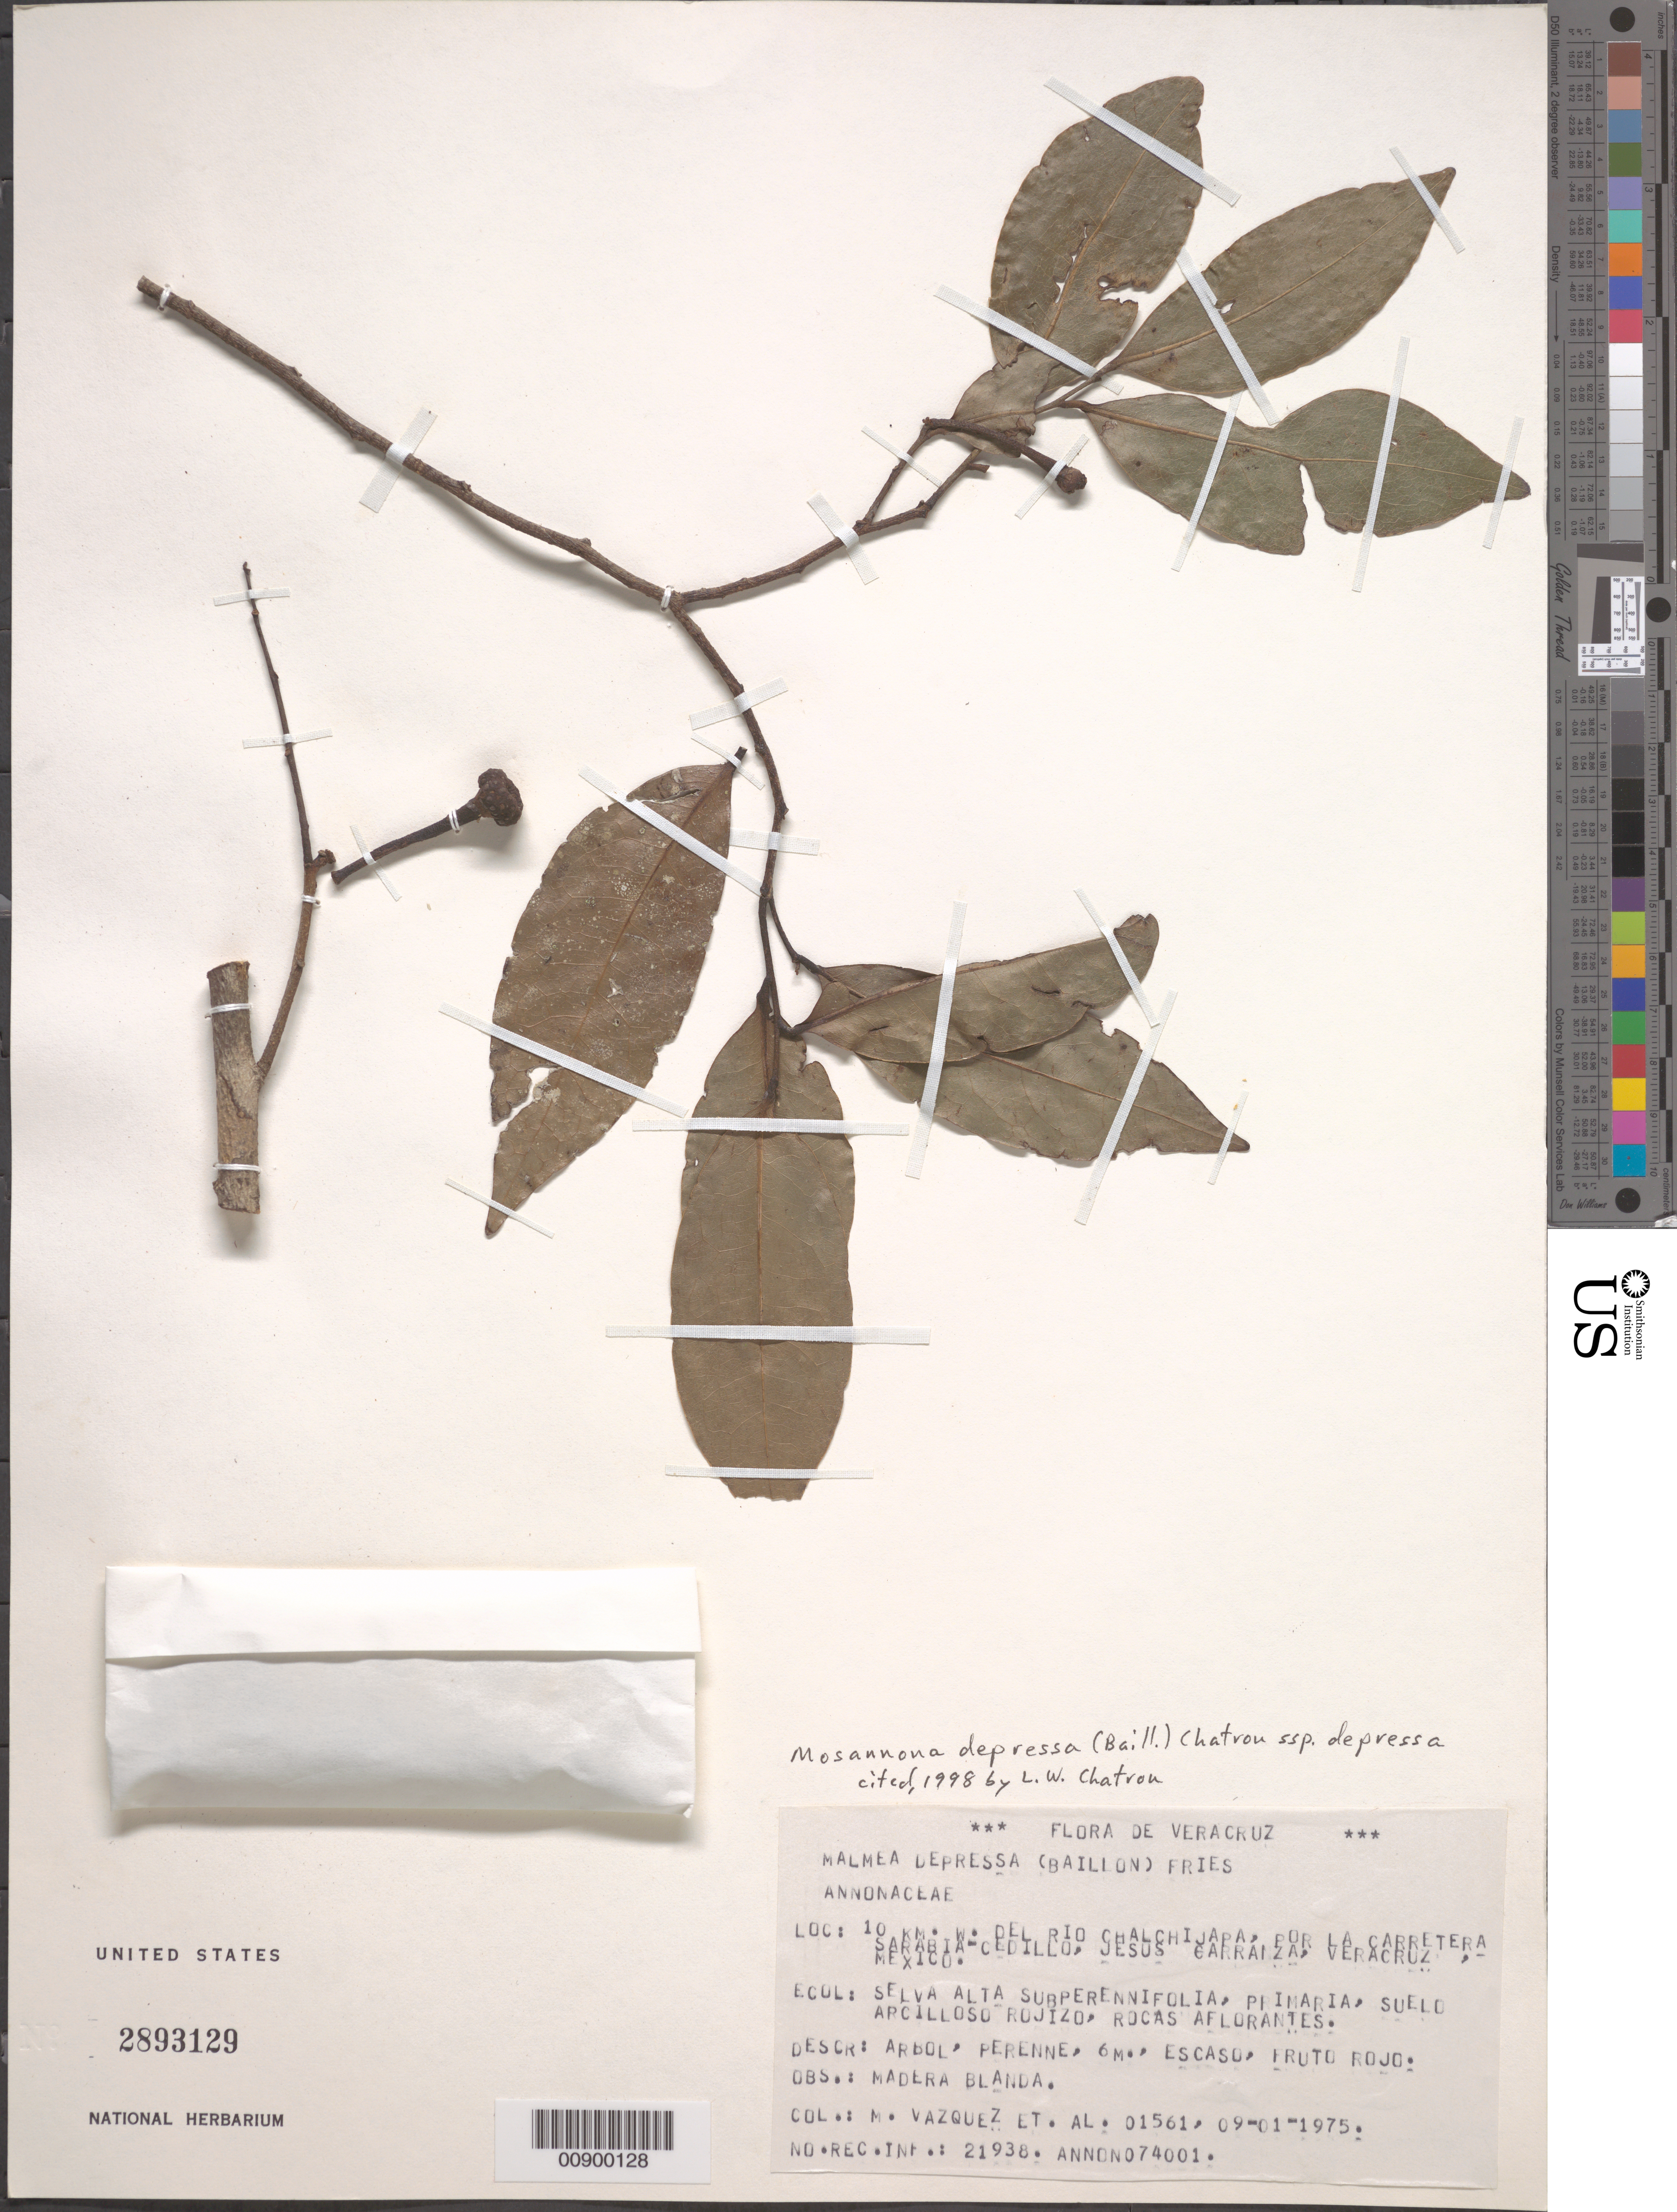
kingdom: Plantae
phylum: Tracheophyta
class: Magnoliopsida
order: Magnoliales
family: Annonaceae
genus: Malmea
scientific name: Malmea depressa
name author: (Baill.) R.E. Fr.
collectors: M. Vázquez & et al.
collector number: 01561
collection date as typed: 09 Jan 1975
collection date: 1975-01-09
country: Mexico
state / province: Veracruz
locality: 10 km W del Río Chalchijapa, por la carretera Sarabia-Cedillo, Jesús Carranza, Veracruz.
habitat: Selva alta subperennifolia, primaria, suelo arcilloso rojizo, rocas aflorantes.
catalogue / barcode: US 2893129